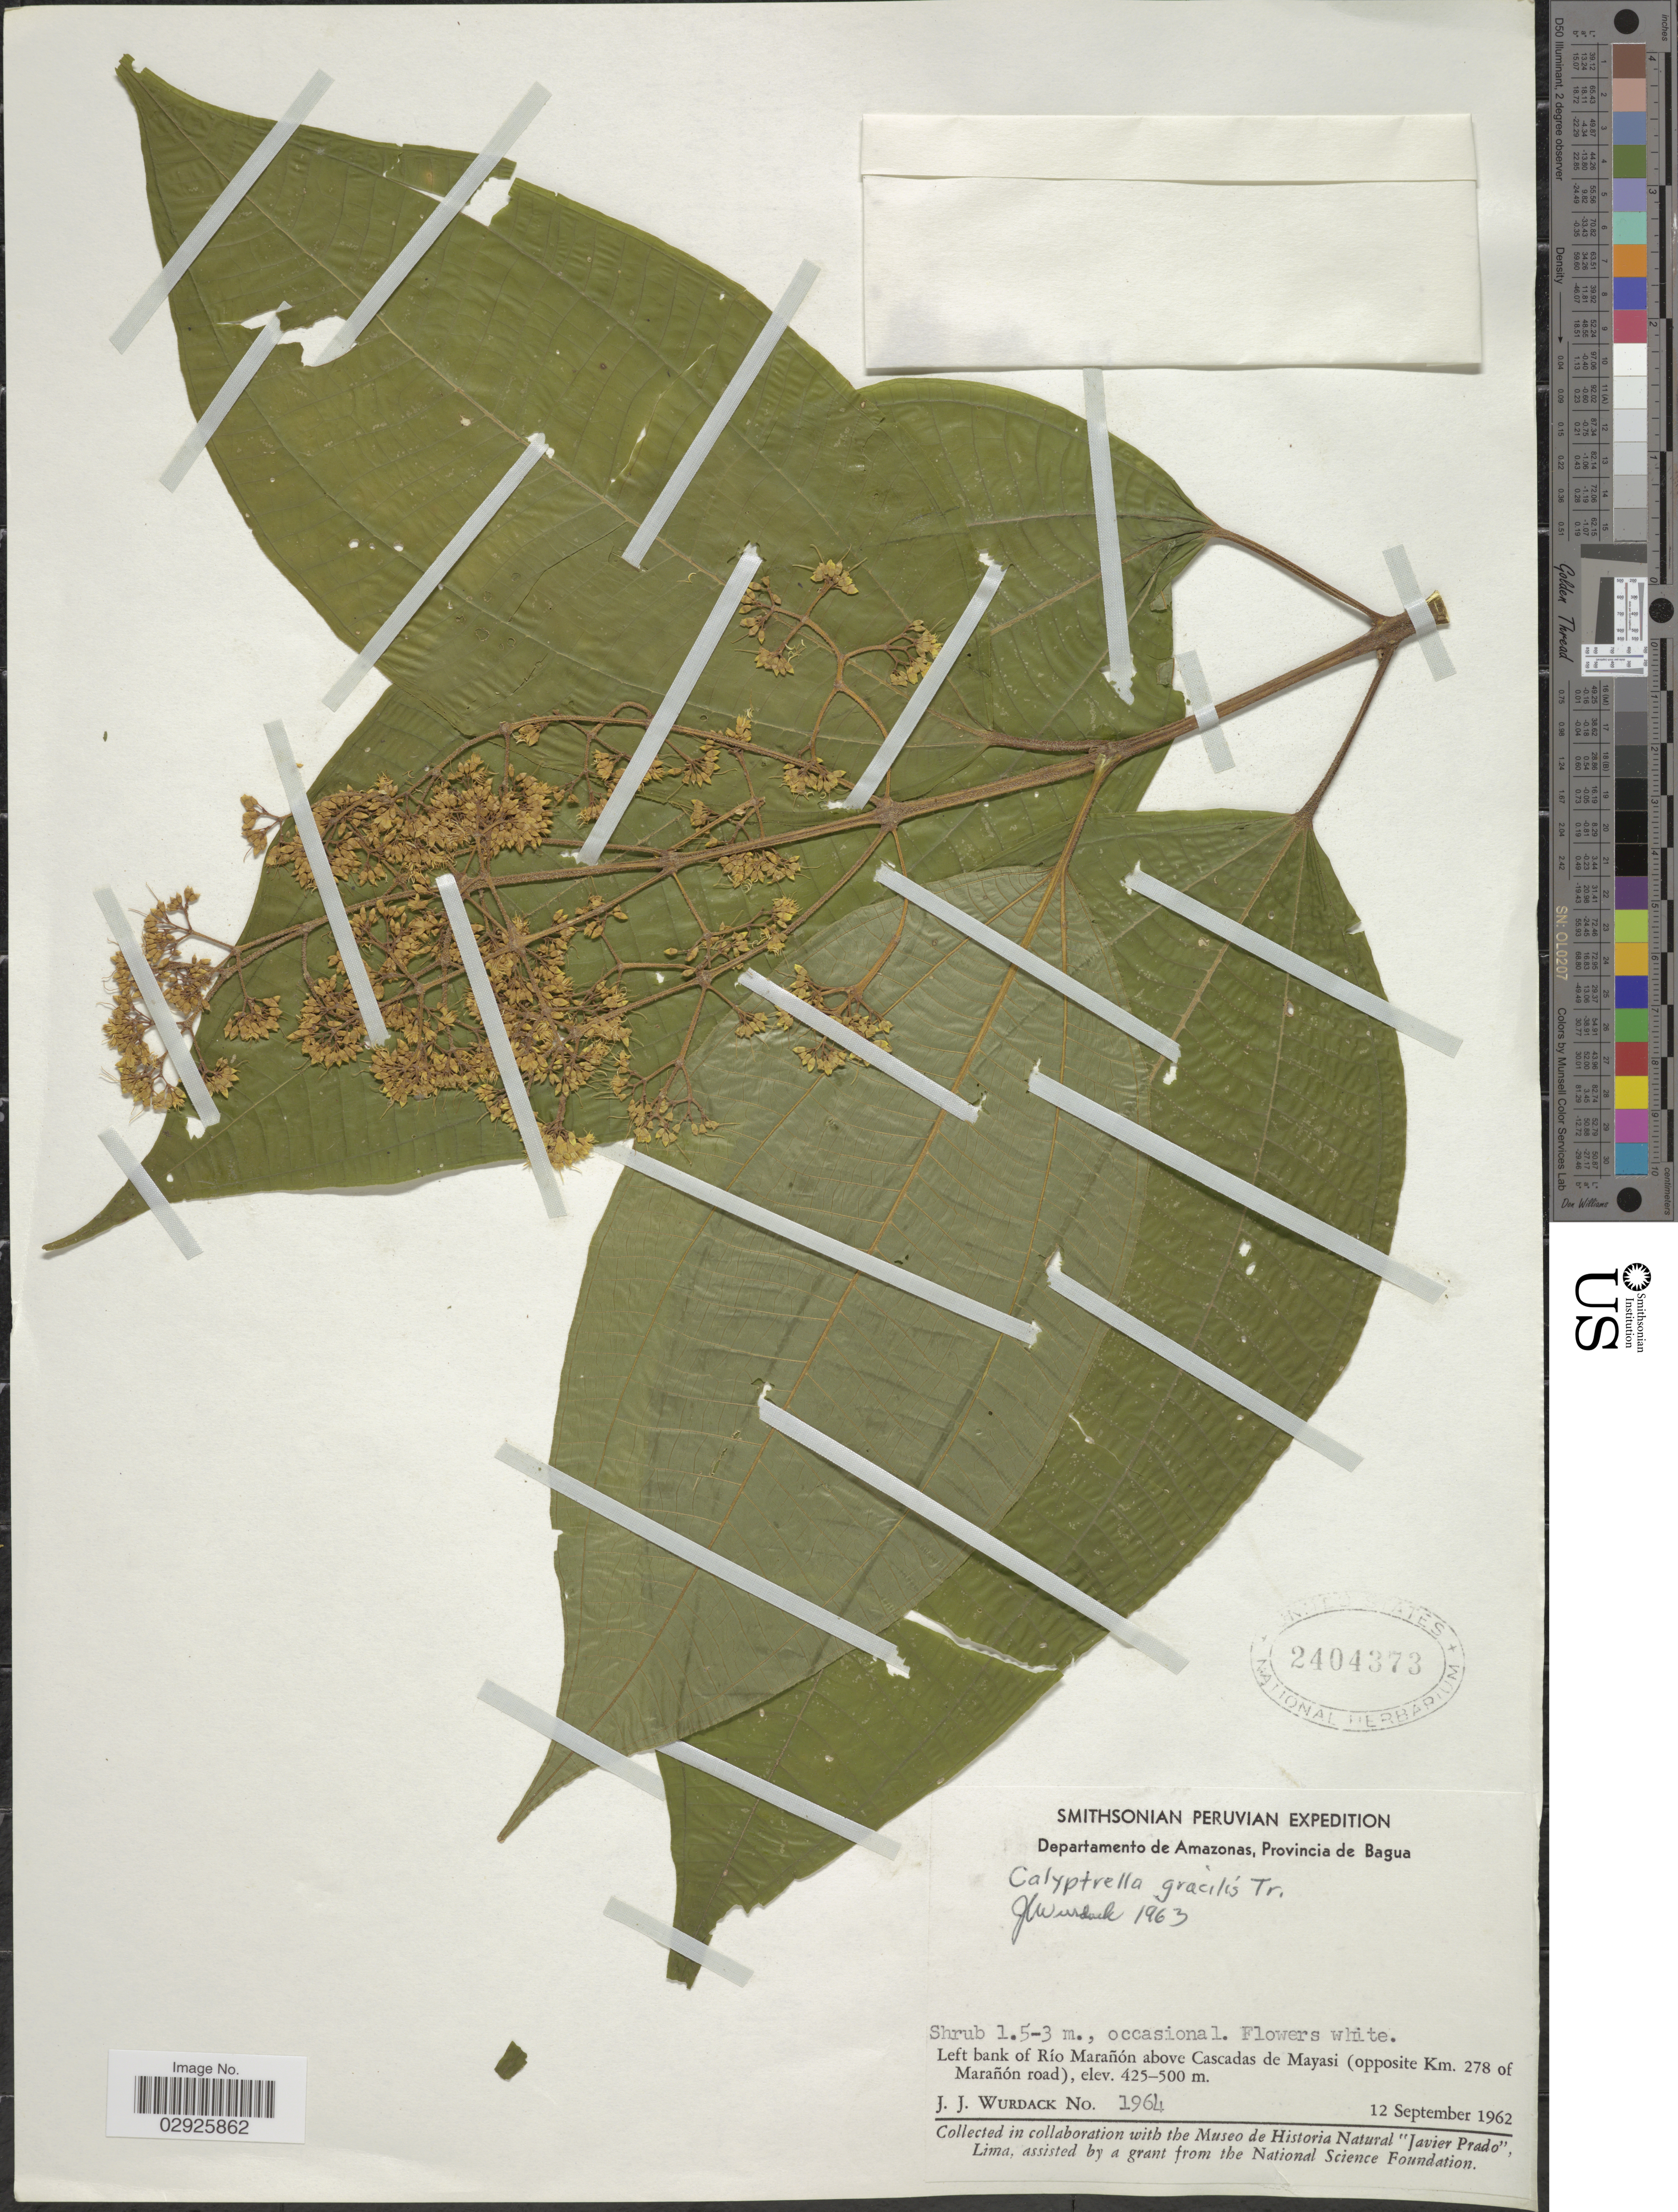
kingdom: Plantae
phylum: Tracheophyta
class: Magnoliopsida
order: Myrtales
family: Melastomataceae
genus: Graffenrieda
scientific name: Graffenrieda gracilis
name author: (Triana) L.O. Williams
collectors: J. J. Wurdack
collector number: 1964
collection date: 1961-09-12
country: Peru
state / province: Amazonas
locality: Departamento de Amazonas, Provincia de Bagua. Left bank of Río Marañón above Cascade de Mayasi (opposite Km. 278 of Marañón road).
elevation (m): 425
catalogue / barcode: US 2404373